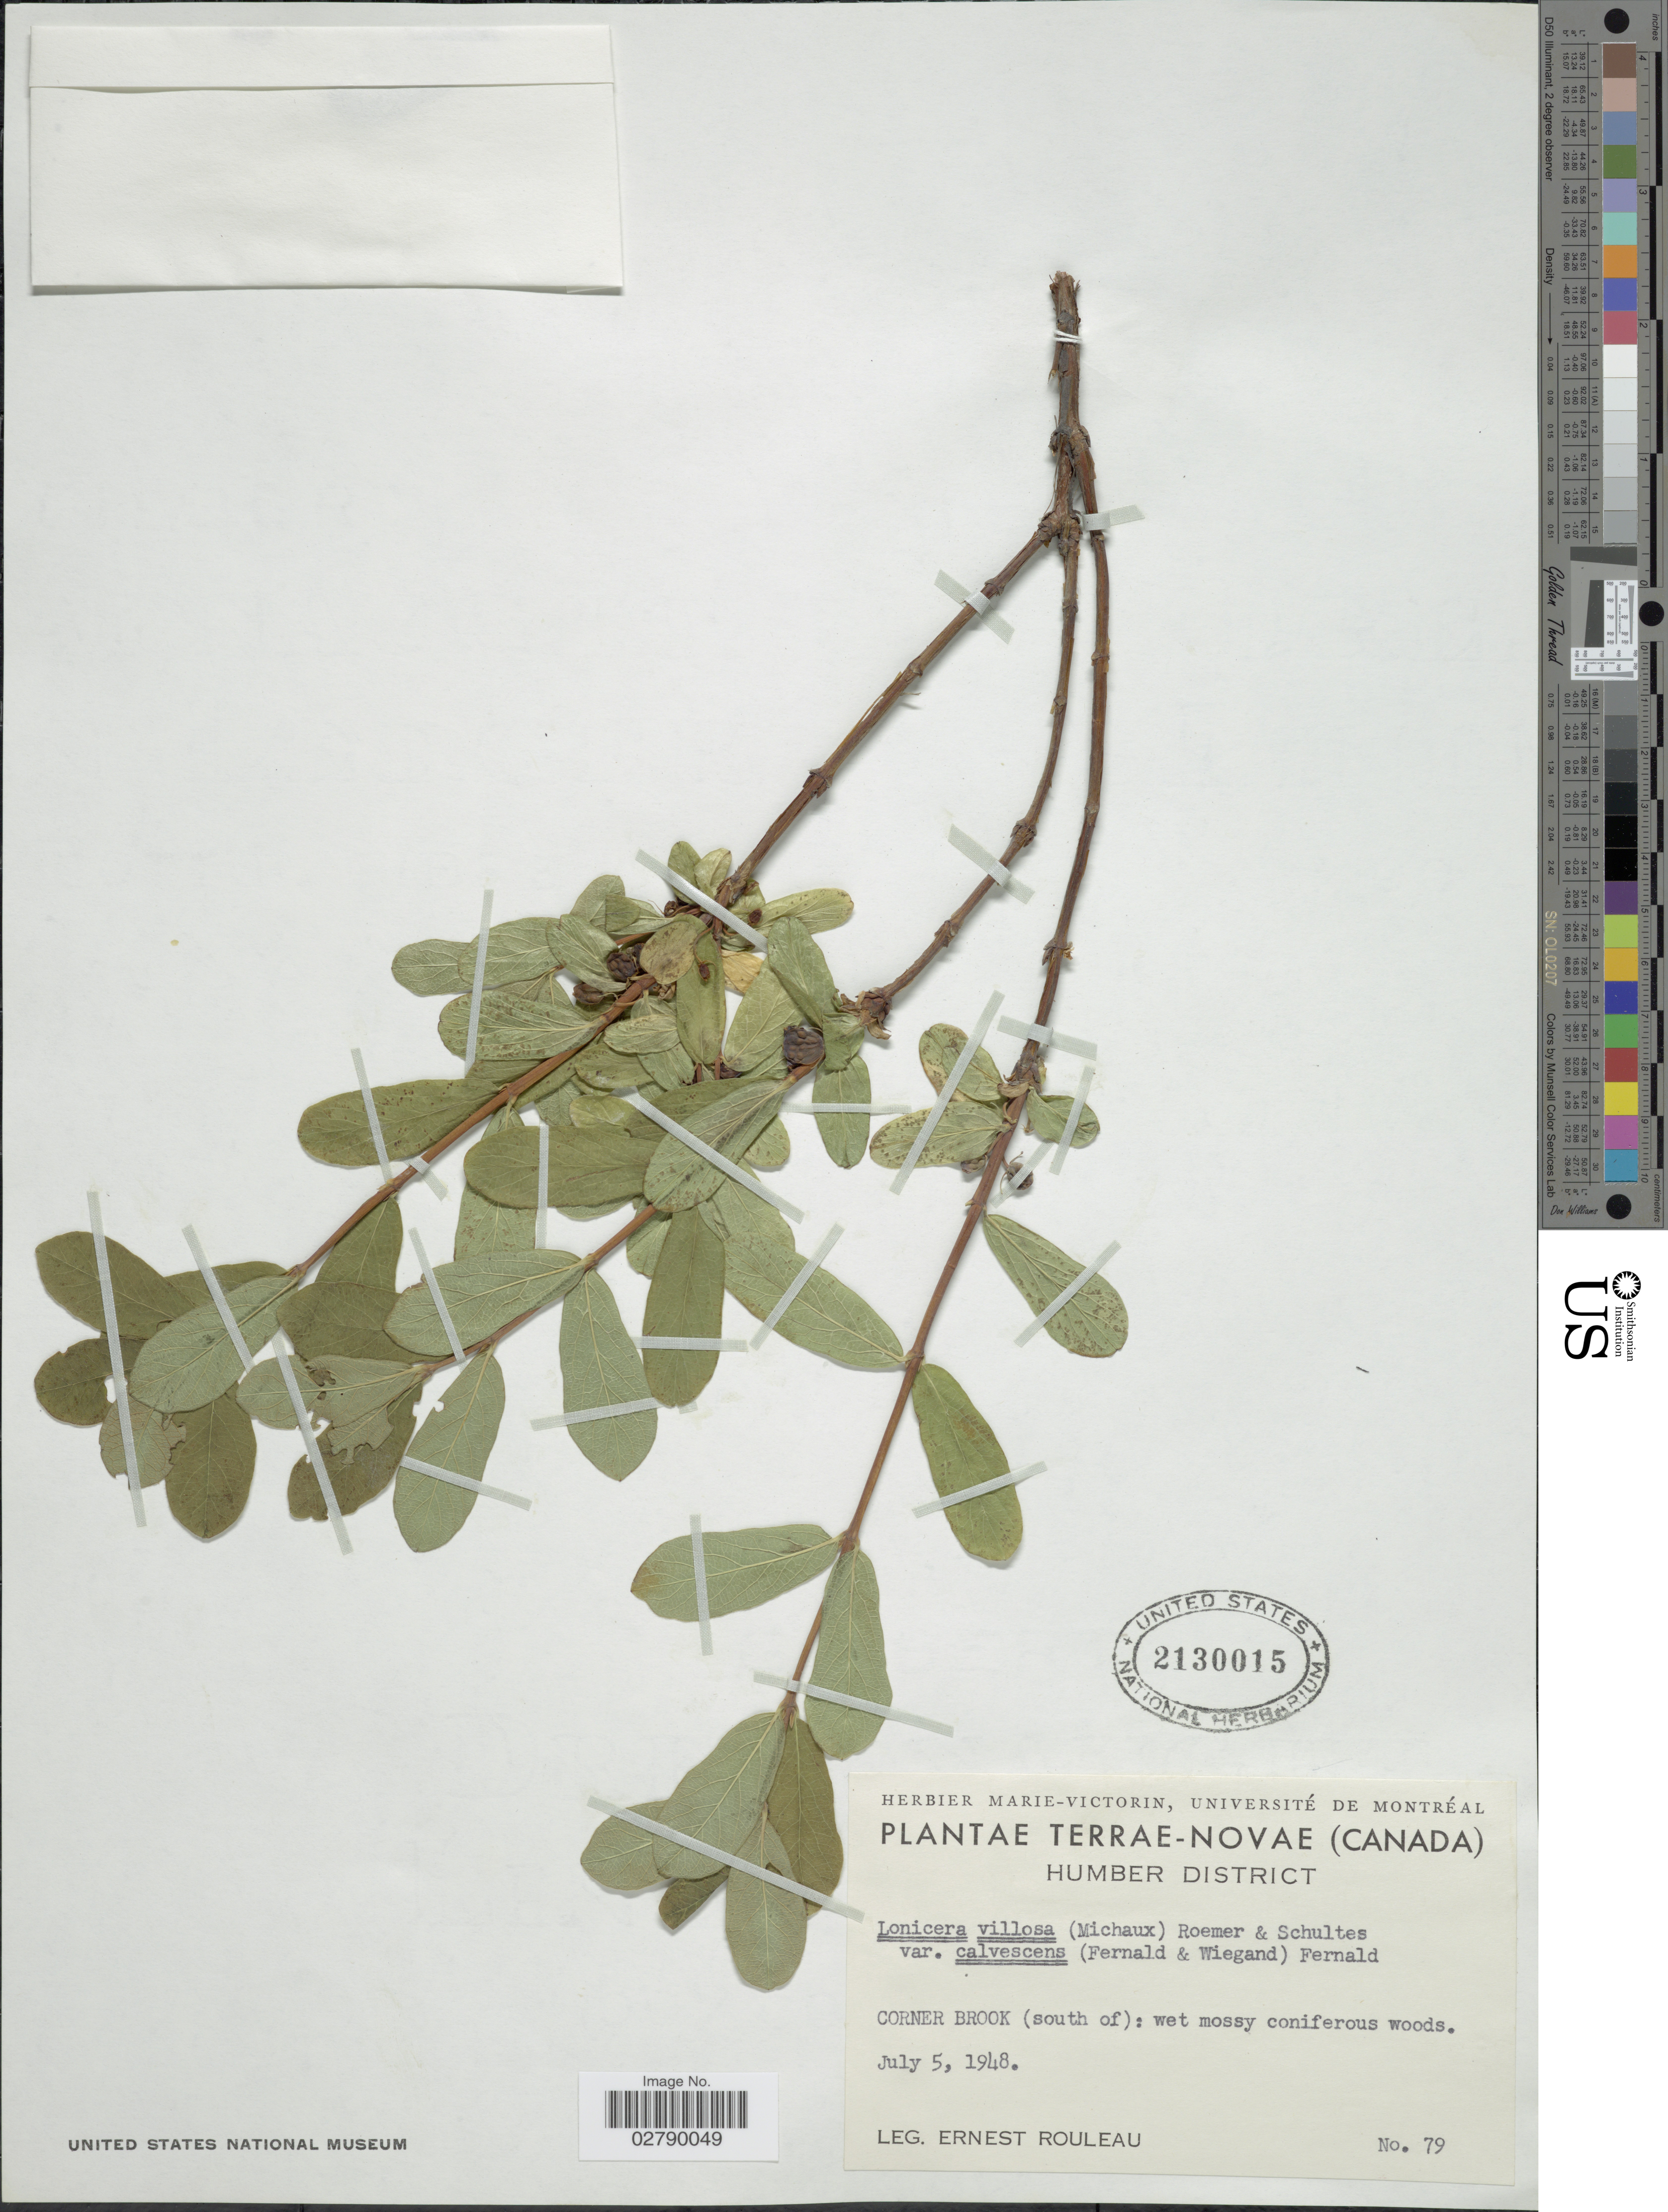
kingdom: Plantae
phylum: Tracheophyta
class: Magnoliopsida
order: Dipsacales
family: Caprifoliaceae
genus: Lonicera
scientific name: Lonicera villosa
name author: (Michx.) Roem. & Schult.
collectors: E. Rouleau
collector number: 79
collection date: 1948-07-05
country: Canada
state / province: Newfoundland and Labrador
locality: Terrae-Novae. Humber District. Corner Brook (south of): wet mossy coniferous woods.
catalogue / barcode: US 2130015